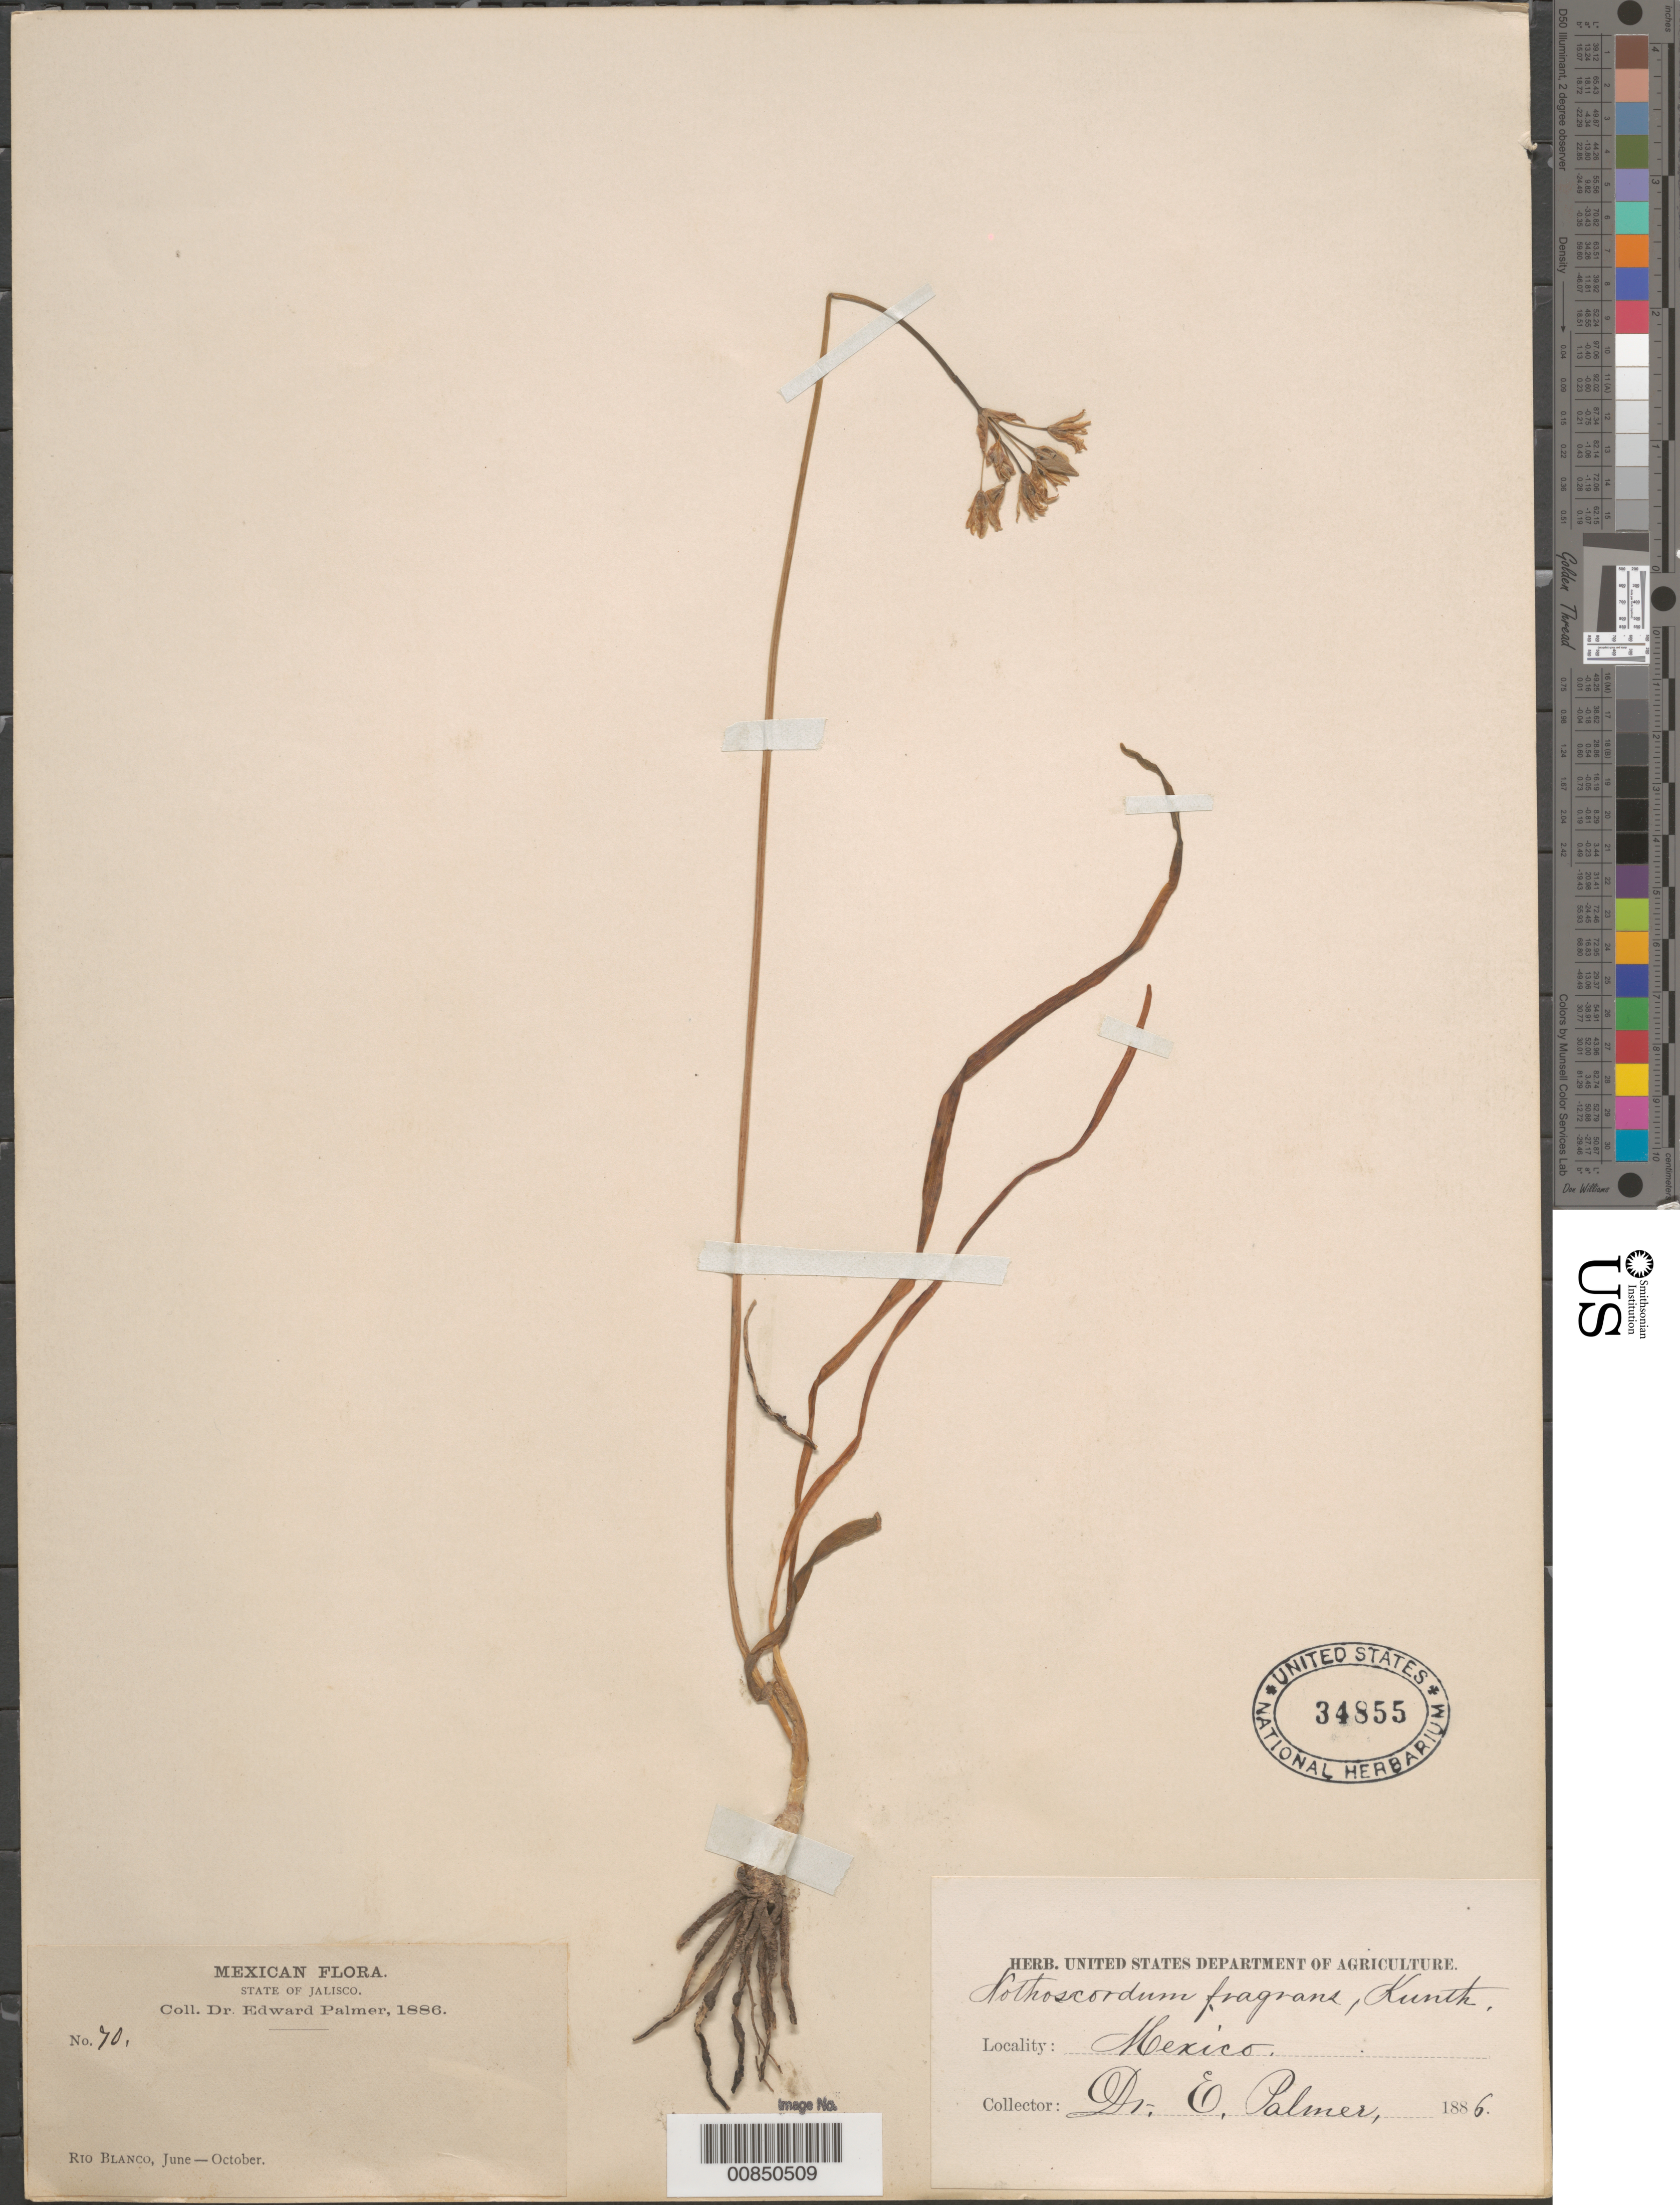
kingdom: Plantae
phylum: Tracheophyta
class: Liliopsida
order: Asparagales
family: Amaryllidaceae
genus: Nothoscordum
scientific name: Nothoscordum gracile var. gracile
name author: (Aiton) Stearn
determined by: Strong, M. T., (US), Smithsonian Institution - National Museum of Natural History (UNITED STATES)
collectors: E. Palmer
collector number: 70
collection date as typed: Jun 1886 to -- Oct 1886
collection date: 1886-06/1886-10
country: Mexico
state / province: Jalisco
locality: Río Blanco, Jalisco.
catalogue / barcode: US 34855